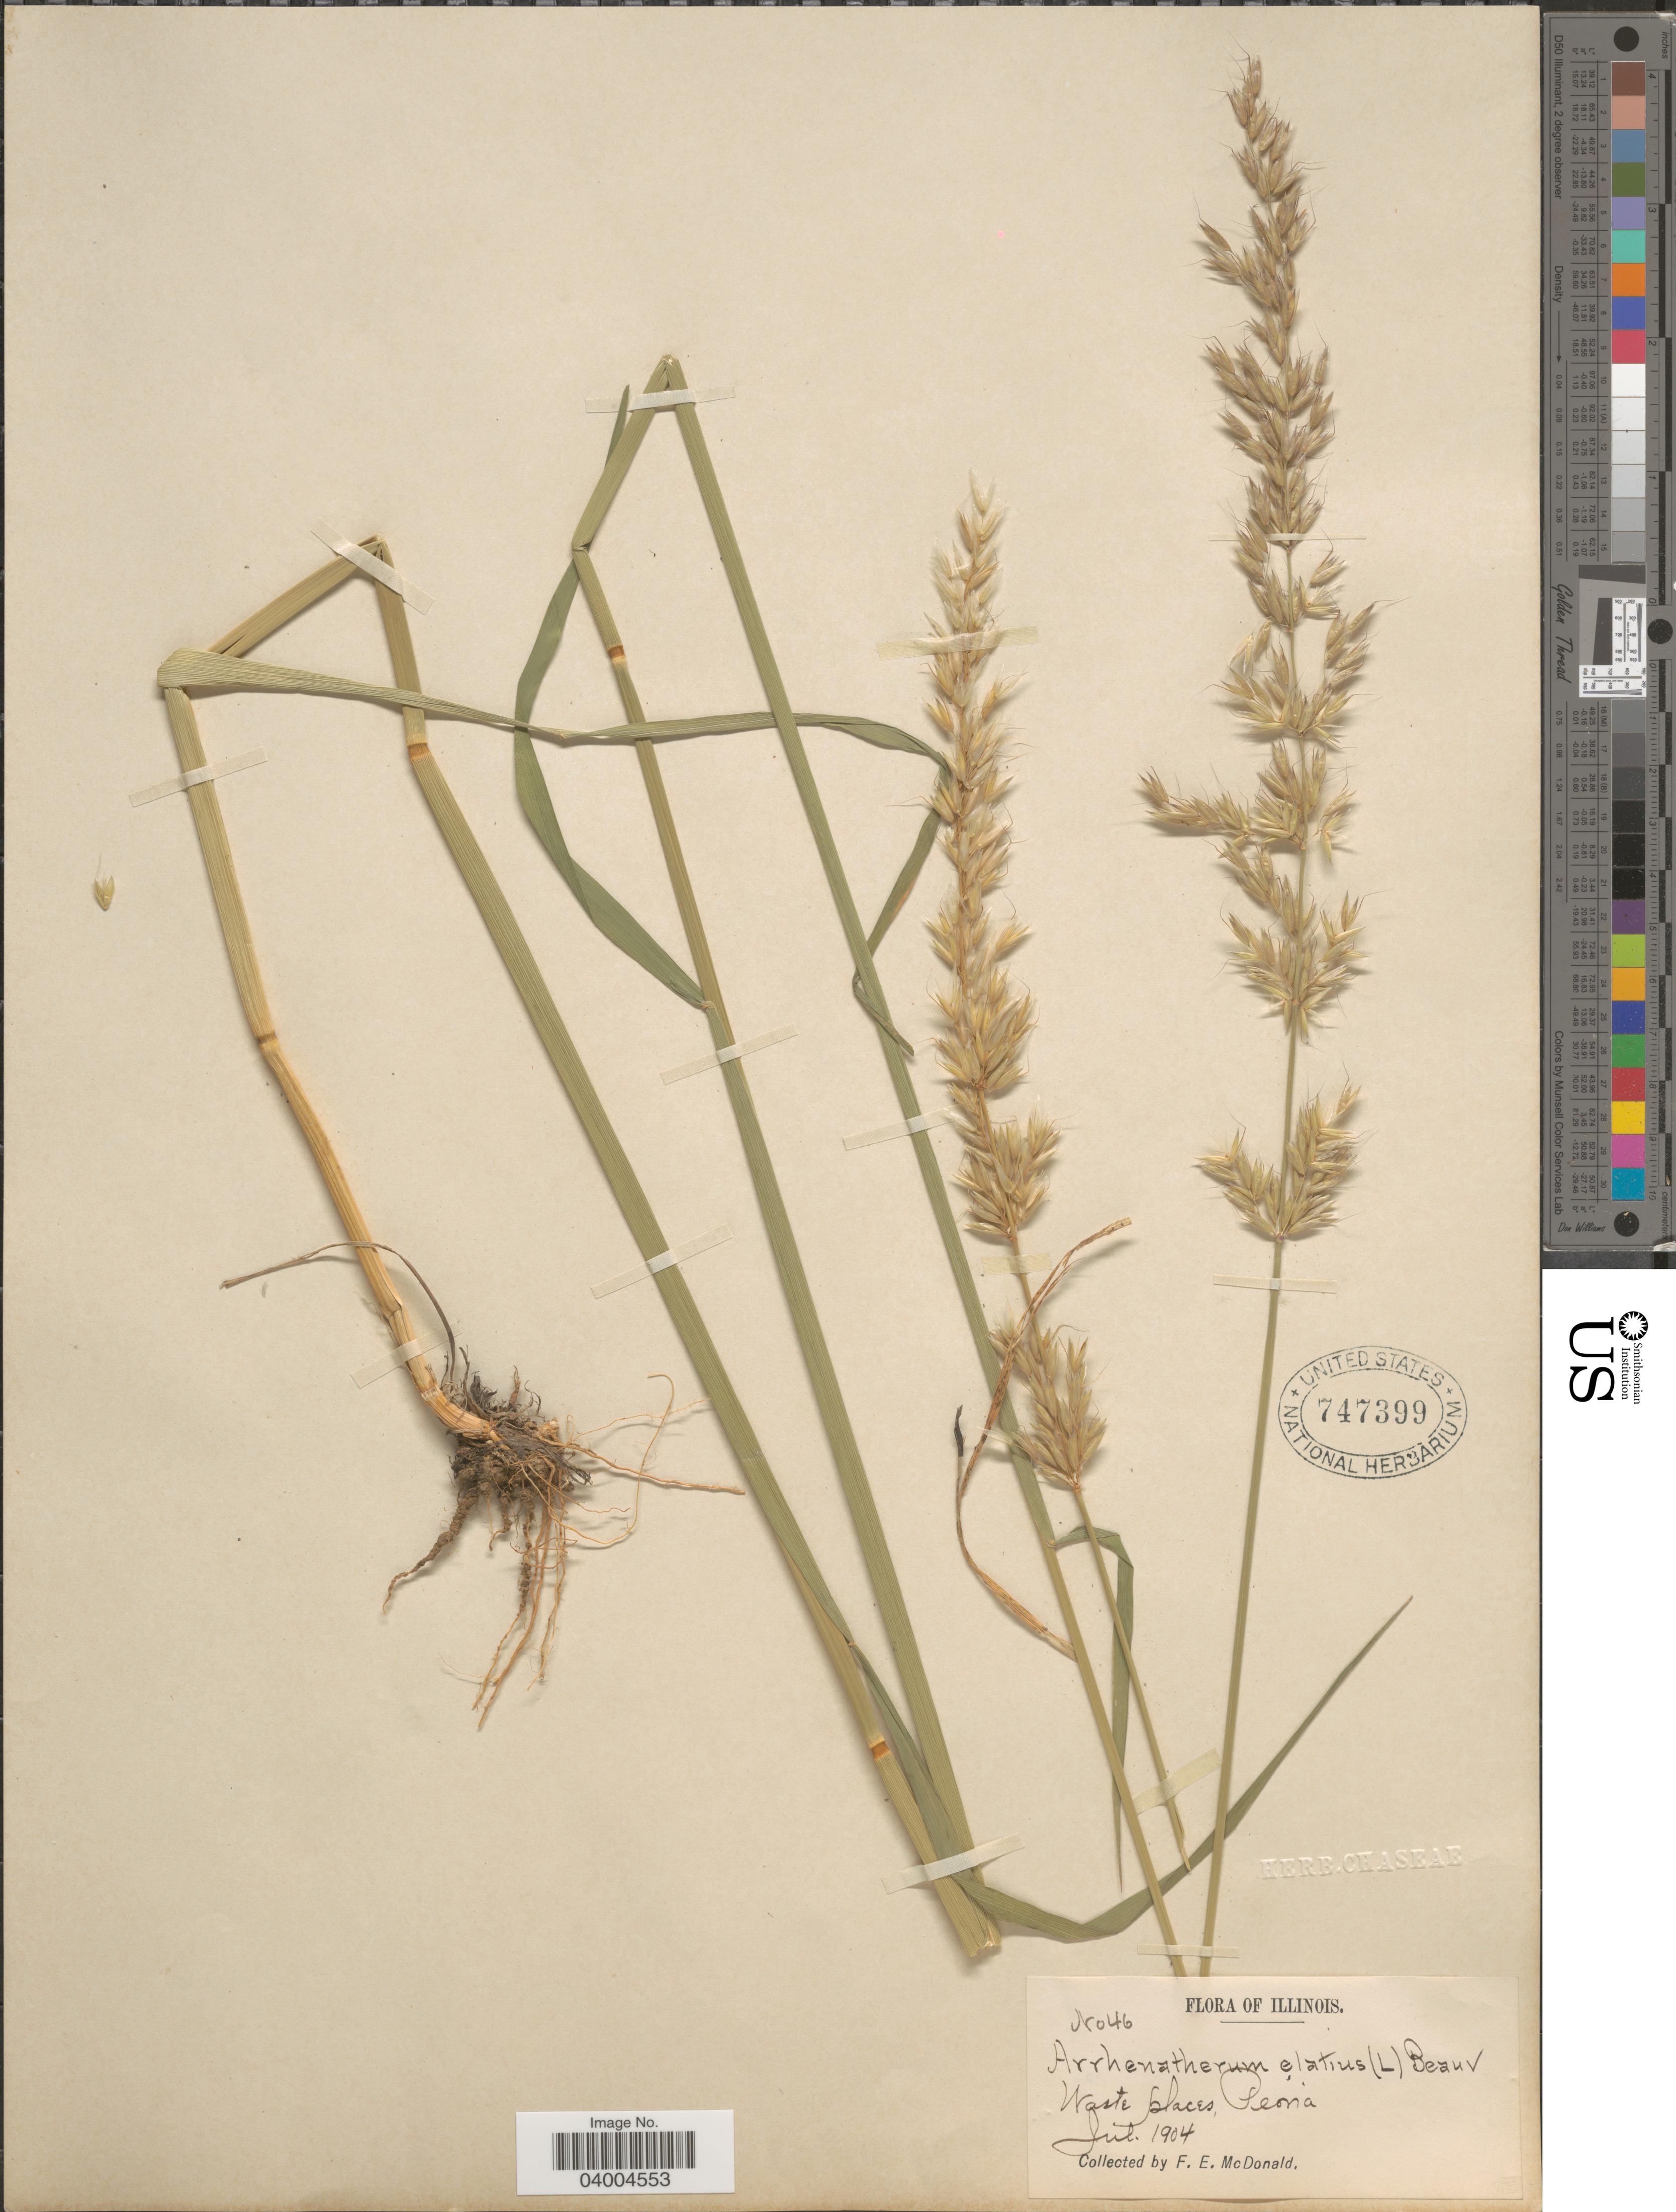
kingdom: Plantae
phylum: Tracheophyta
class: Liliopsida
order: Poales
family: Poaceae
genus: Arrhenatherum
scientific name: Arrhenatherum elatius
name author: (L.) J. Presl & C. Presl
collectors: F. E. McDonald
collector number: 46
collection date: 1904-07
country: United States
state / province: Illinois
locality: Waste places, Peoria.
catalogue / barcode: US 747399